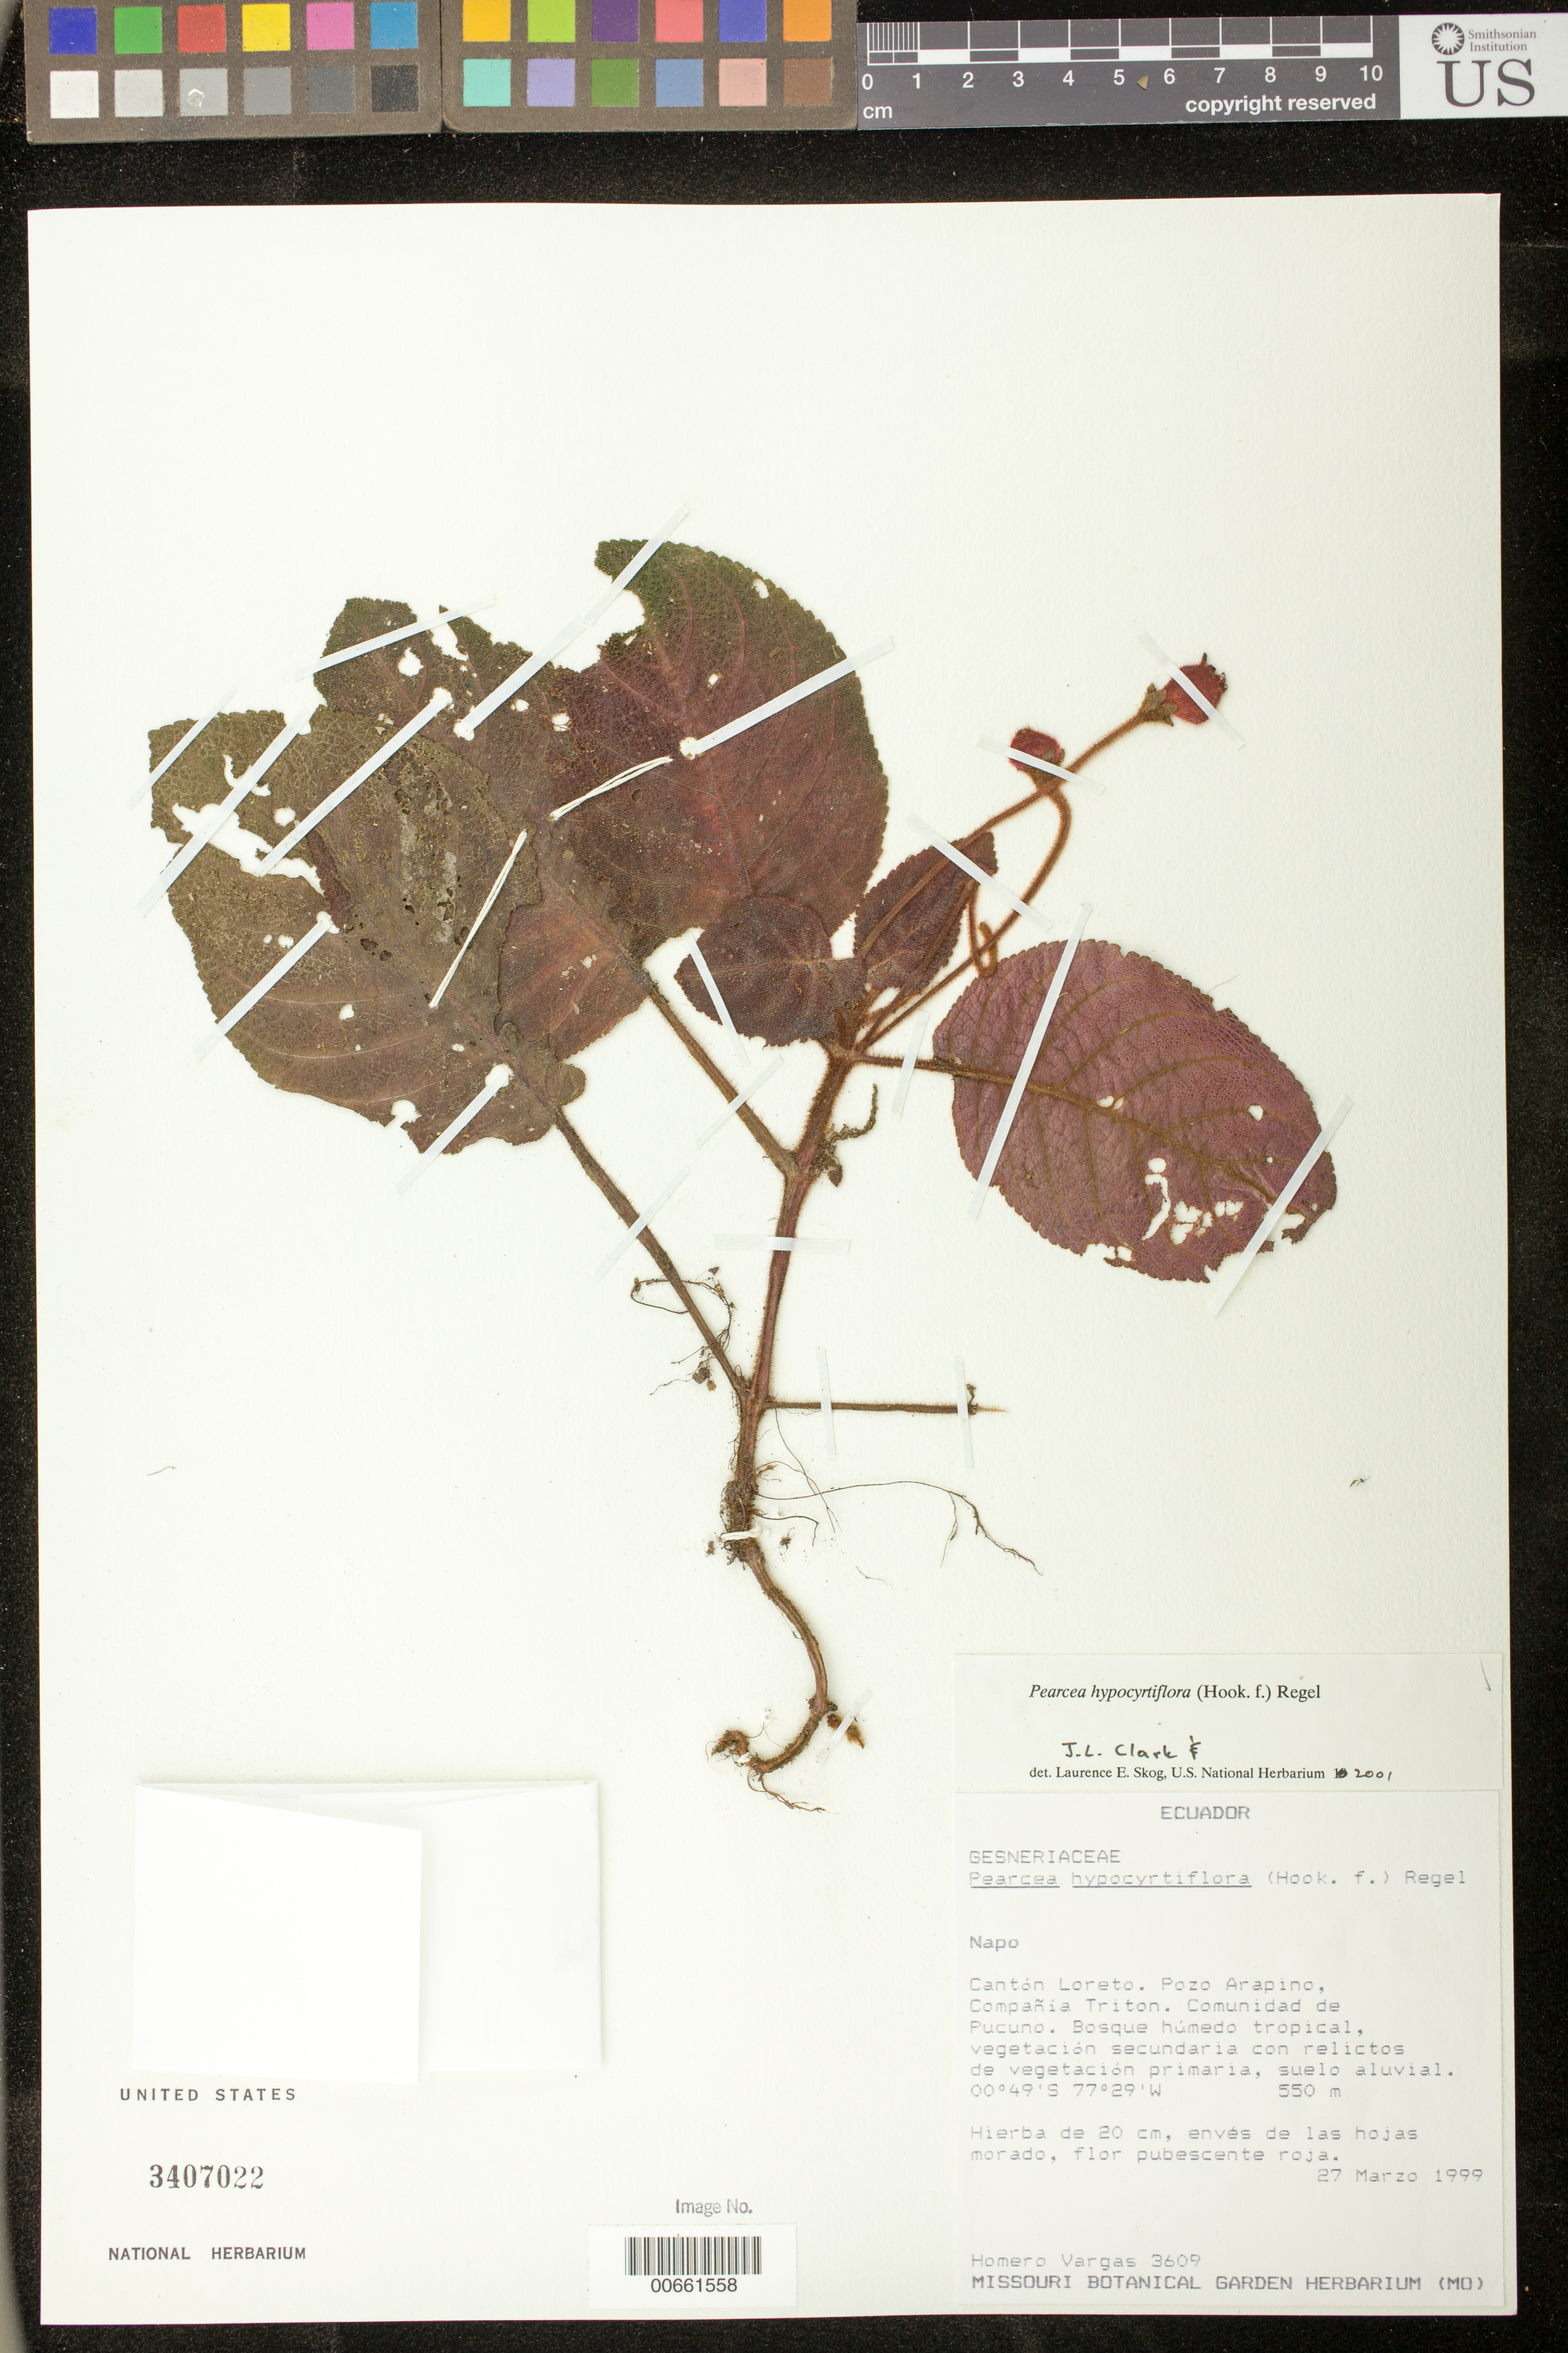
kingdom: Plantae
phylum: Tracheophyta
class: Magnoliopsida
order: Lamiales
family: Gesneriaceae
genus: Pearcea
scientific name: Pearcea hypocyrtiflora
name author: (Hook. f.) Regel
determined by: Clark, J. L.; Skog, Laurence E.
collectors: H. Vargas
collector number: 3609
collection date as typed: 27 Mar 1999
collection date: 1999-03-27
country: Ecuador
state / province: Napo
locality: Cantón Loreto, Pozo Arapino, Compañía Triton, comunidad de Pucuno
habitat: Bosque húmedo tropical, vegetación secundaria con relictos de vegetación primaria, suelo aluvial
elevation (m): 550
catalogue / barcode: US 3407022